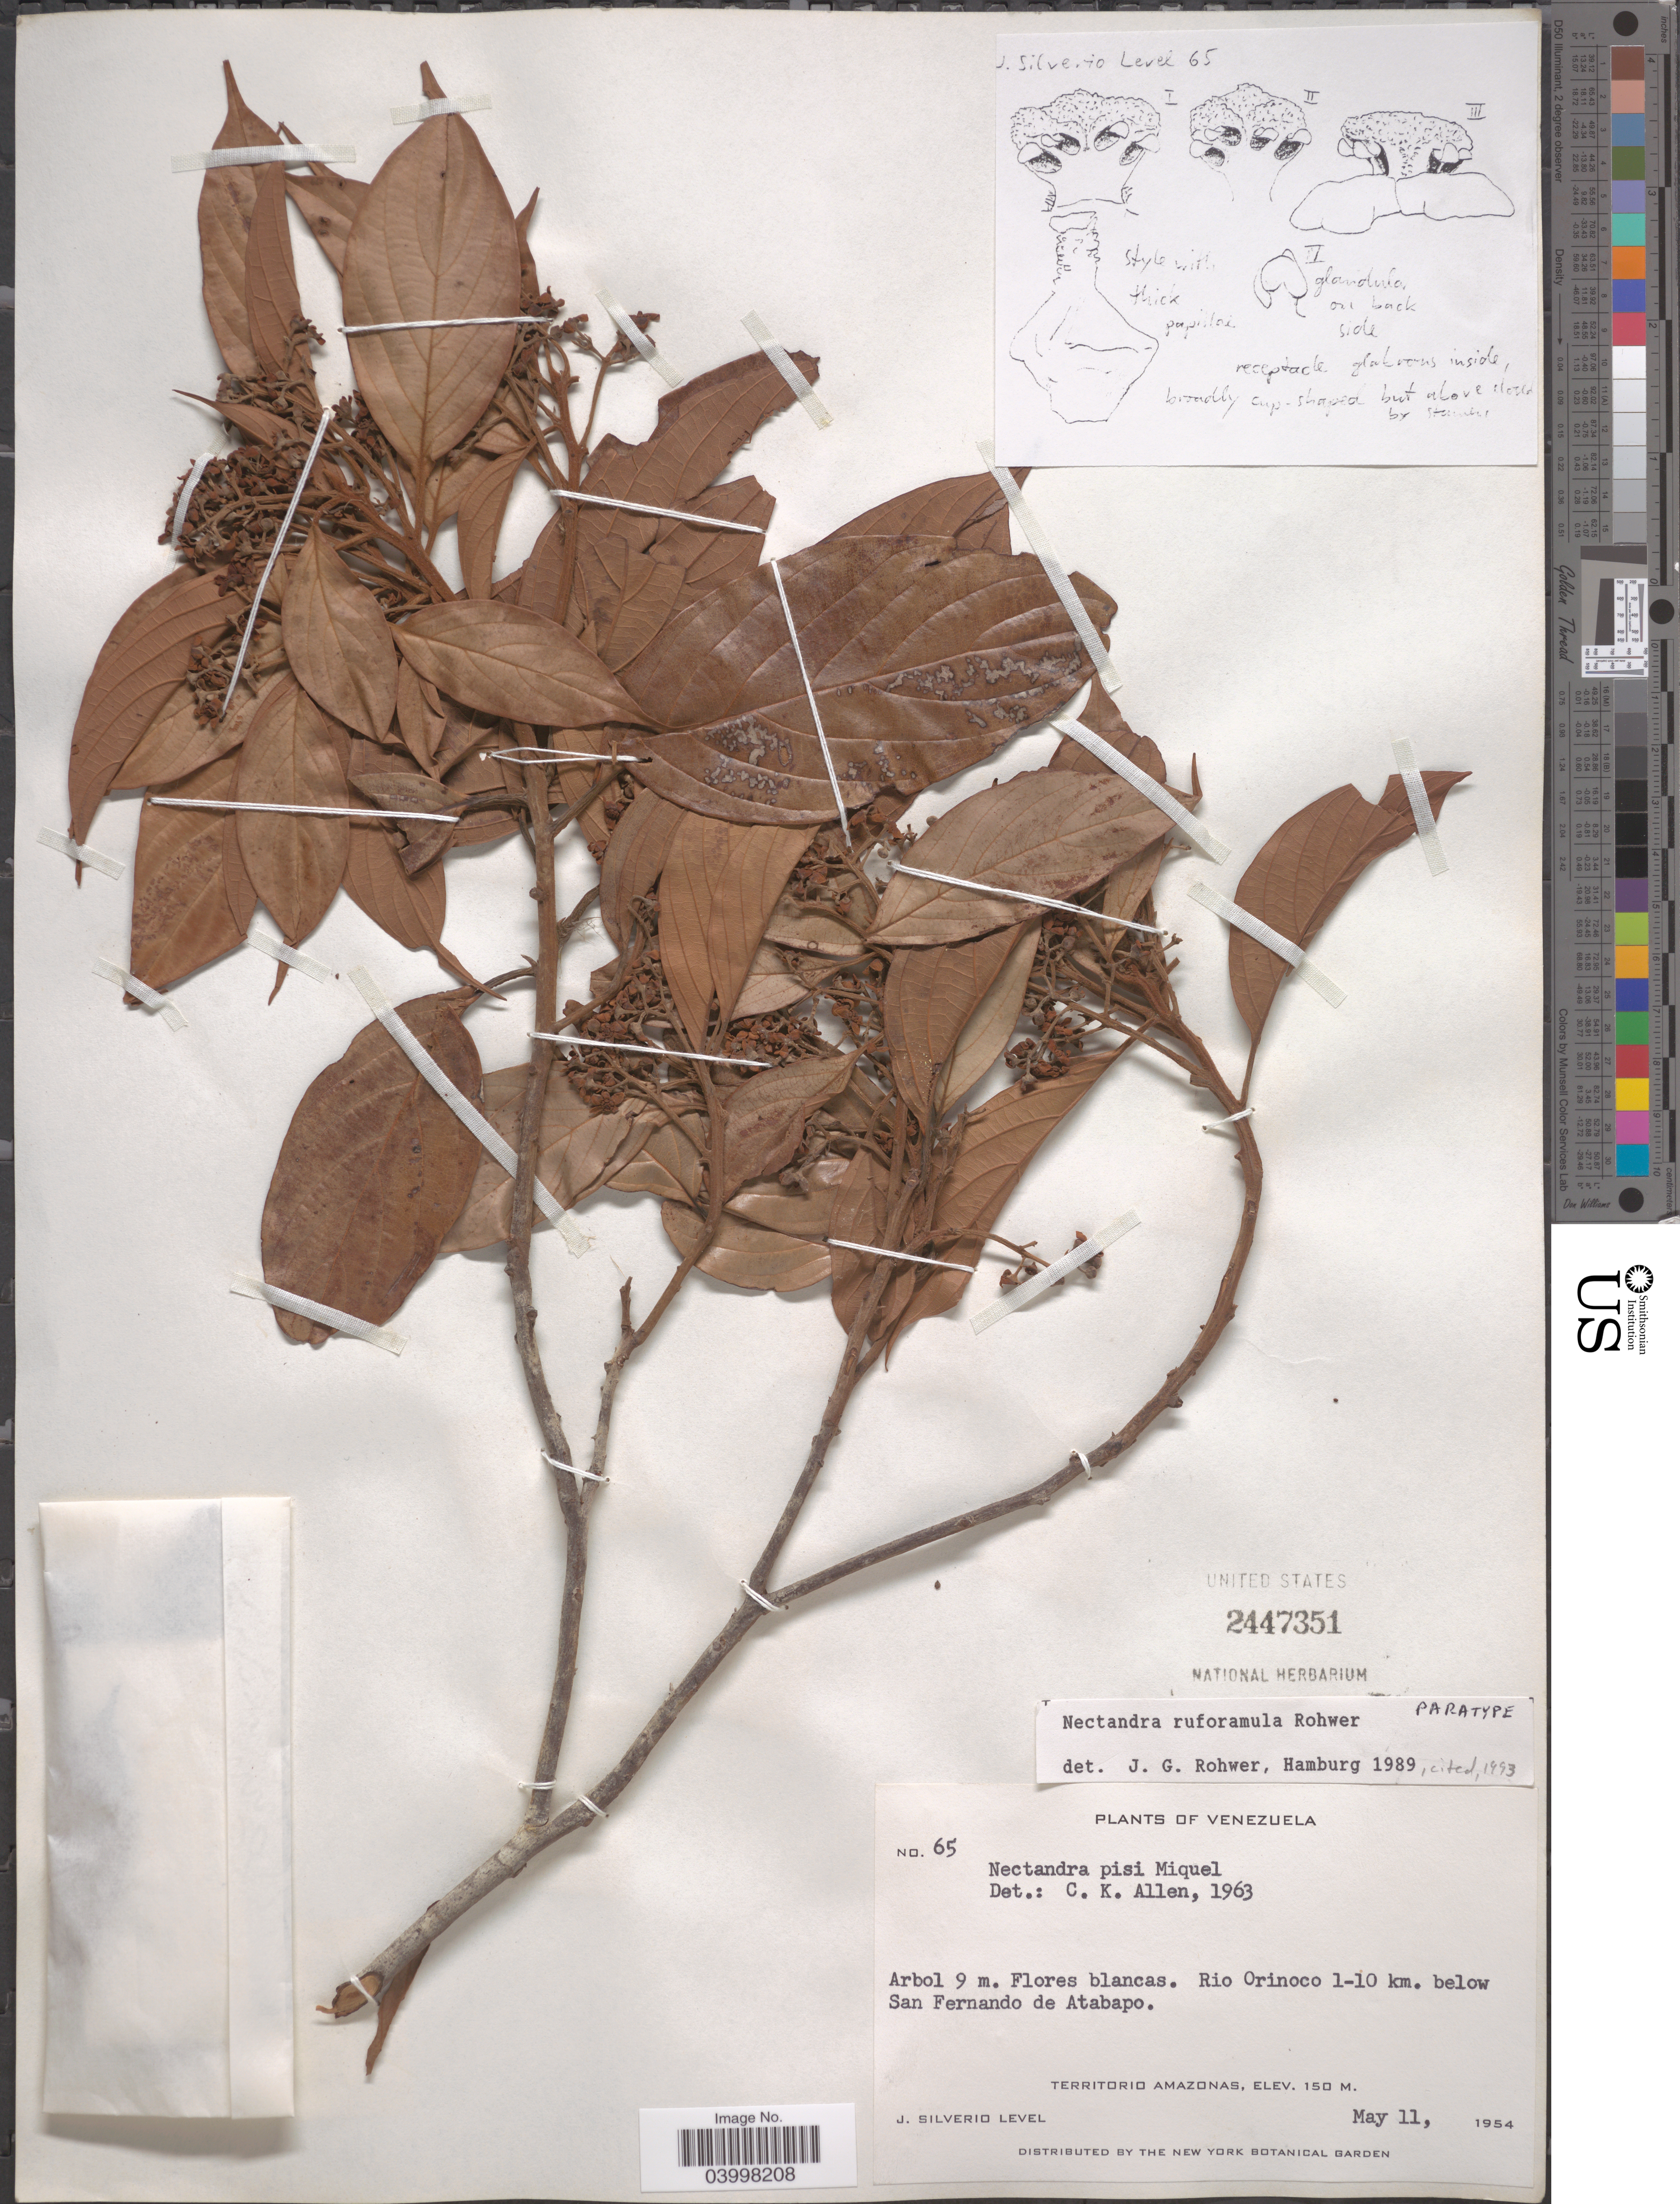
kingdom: Plantae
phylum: Tracheophyta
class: Magnoliopsida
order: Laurales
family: Lauraceae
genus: Nectandra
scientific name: Nectandra ruforamula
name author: Rohwer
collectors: J. Silverio L.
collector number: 65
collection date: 1954-05-11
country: Venezuela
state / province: Amazonas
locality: Rio Orinoco 1-10 km. below San Fernando de Atabapo. Territorio Amazonas.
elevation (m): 150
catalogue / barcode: US 2447351